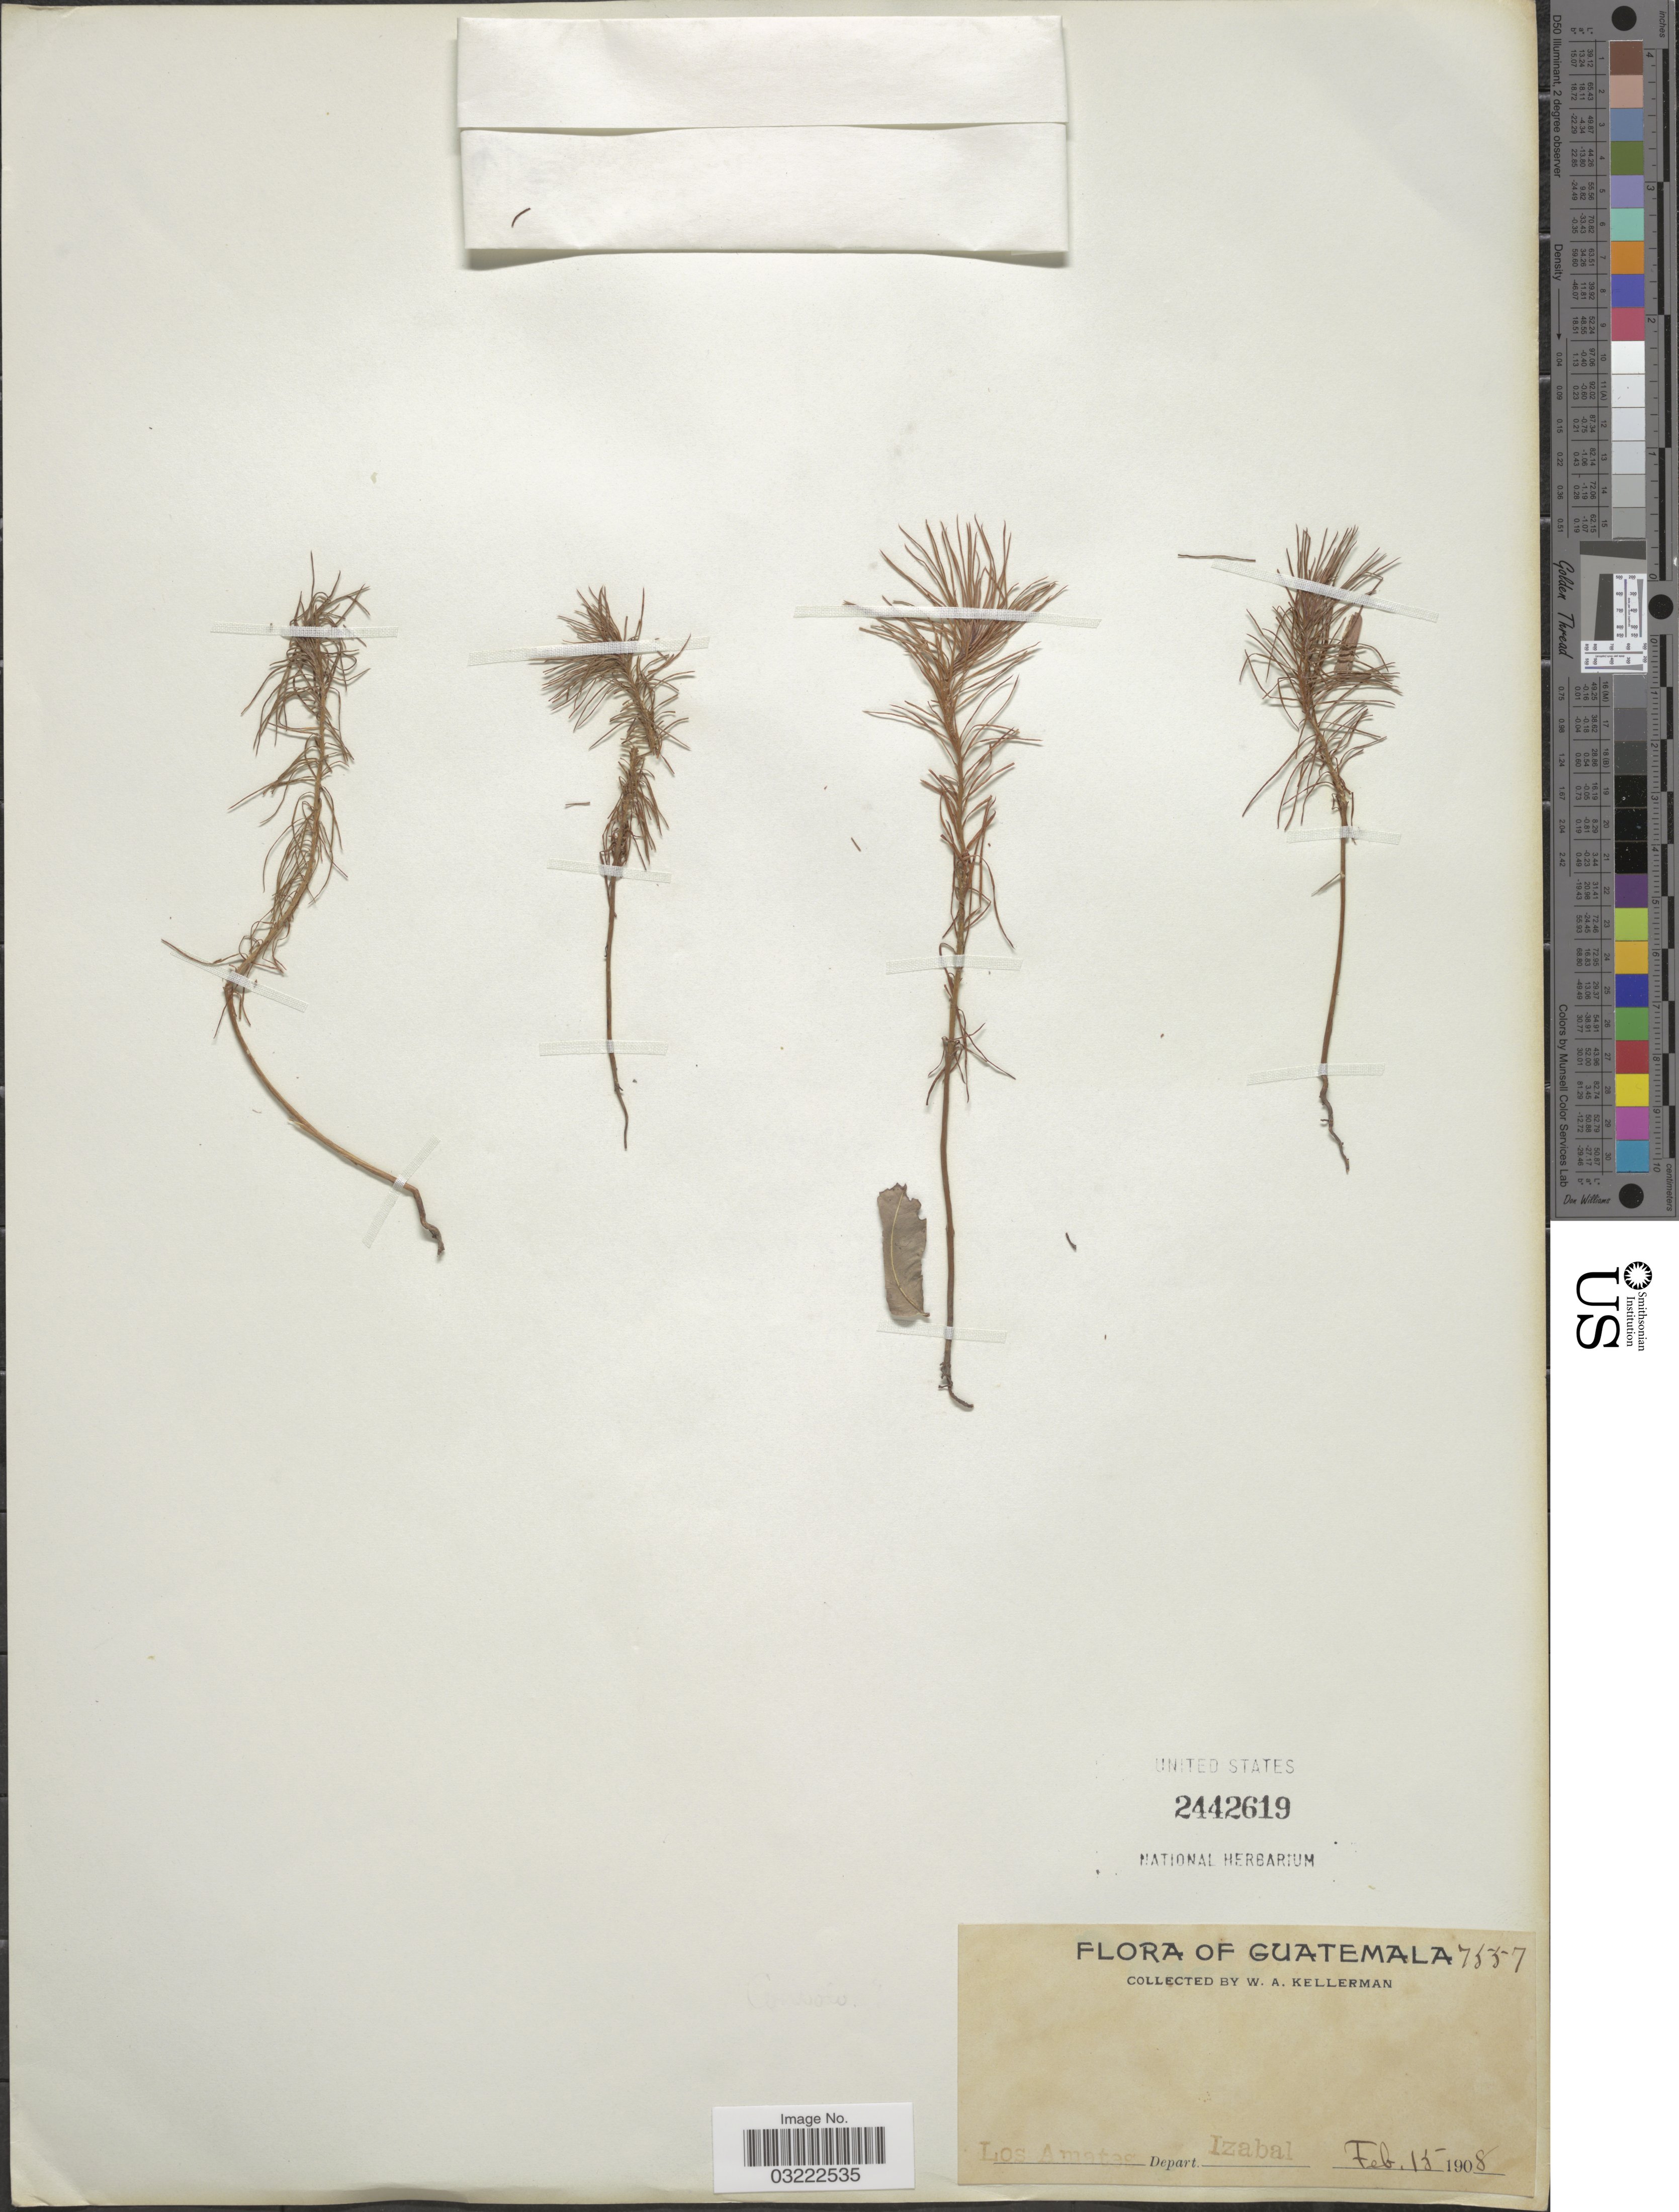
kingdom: Plantae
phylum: Tracheophyta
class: Lycopodiopsida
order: Lycopodiales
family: Lycopodiaceae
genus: Huperzia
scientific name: Huperzia dichaeoides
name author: (Maxon) Holub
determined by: Moran, R. C.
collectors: W. Kellerman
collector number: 7557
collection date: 1908-02-15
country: Guatemala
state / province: Izabal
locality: Los Amates, Depart. Izabal.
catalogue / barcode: US 2442619